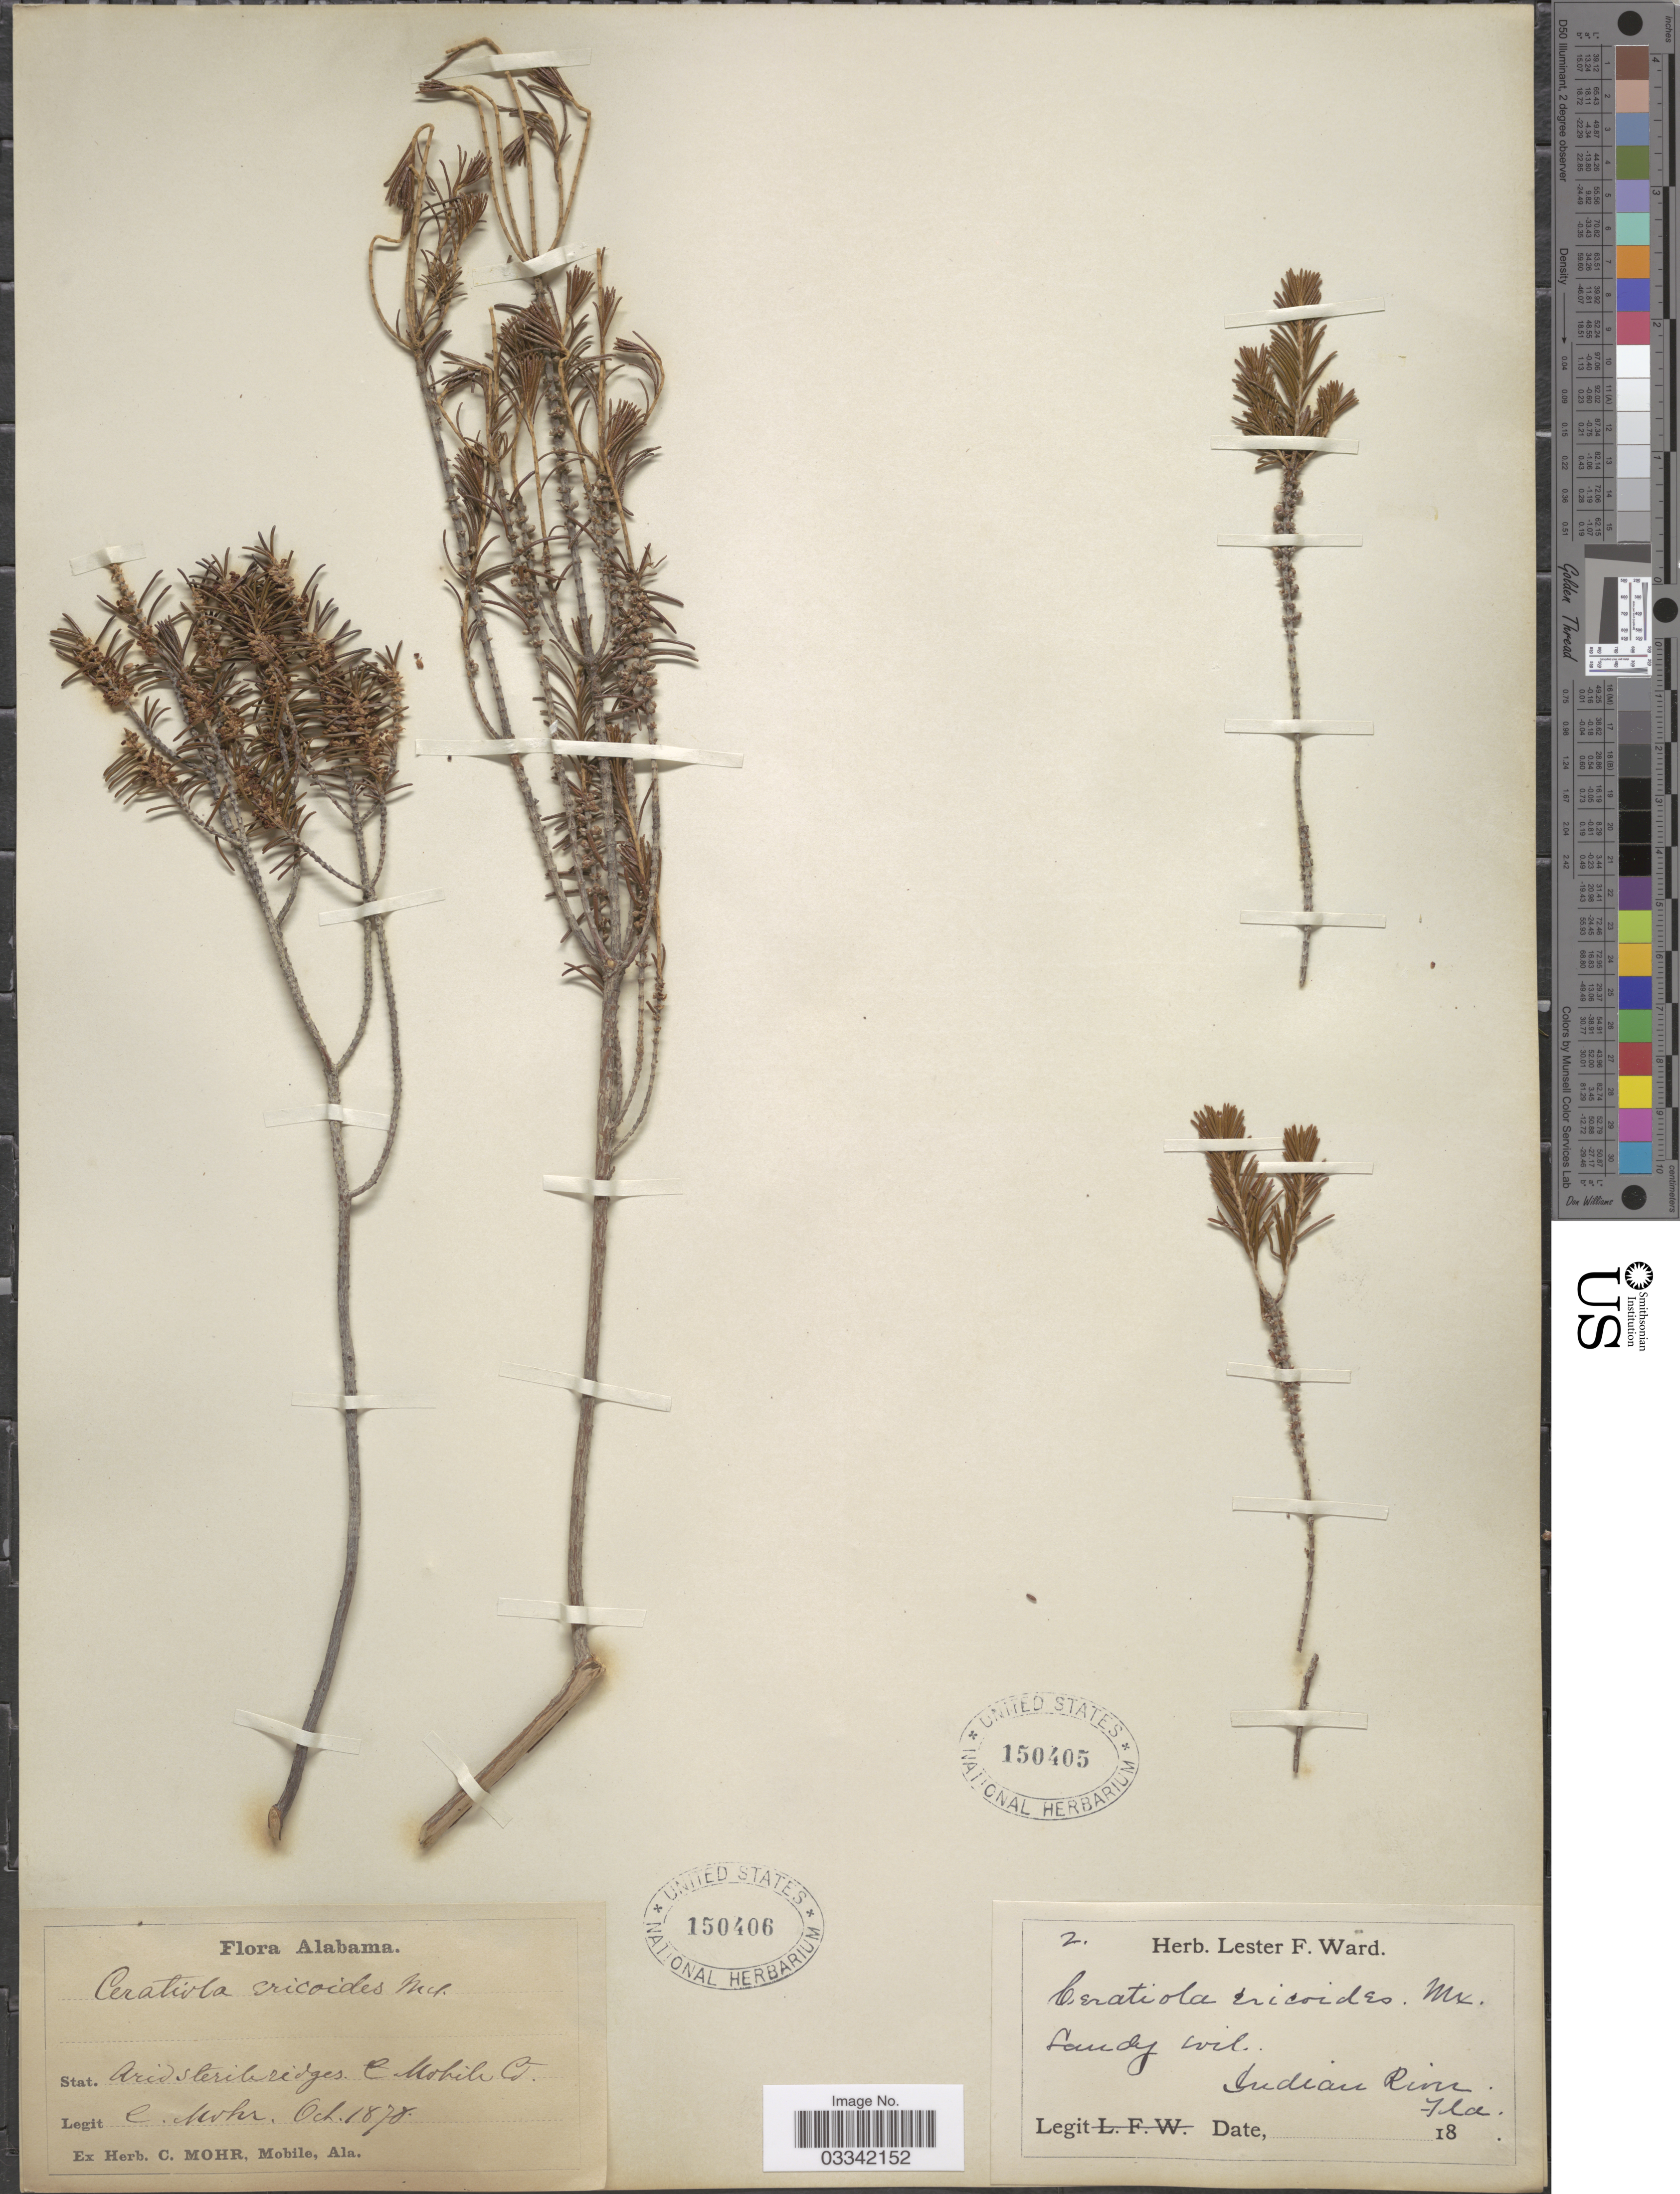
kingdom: Plantae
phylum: Tracheophyta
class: Magnoliopsida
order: Ericales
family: Ericaceae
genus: Ceratiola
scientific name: Ceratiola ericoides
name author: Michx.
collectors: ex herb. Lester F. Ward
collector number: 2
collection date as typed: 18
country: United States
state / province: Florida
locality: Indian River.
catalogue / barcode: US 150405-2